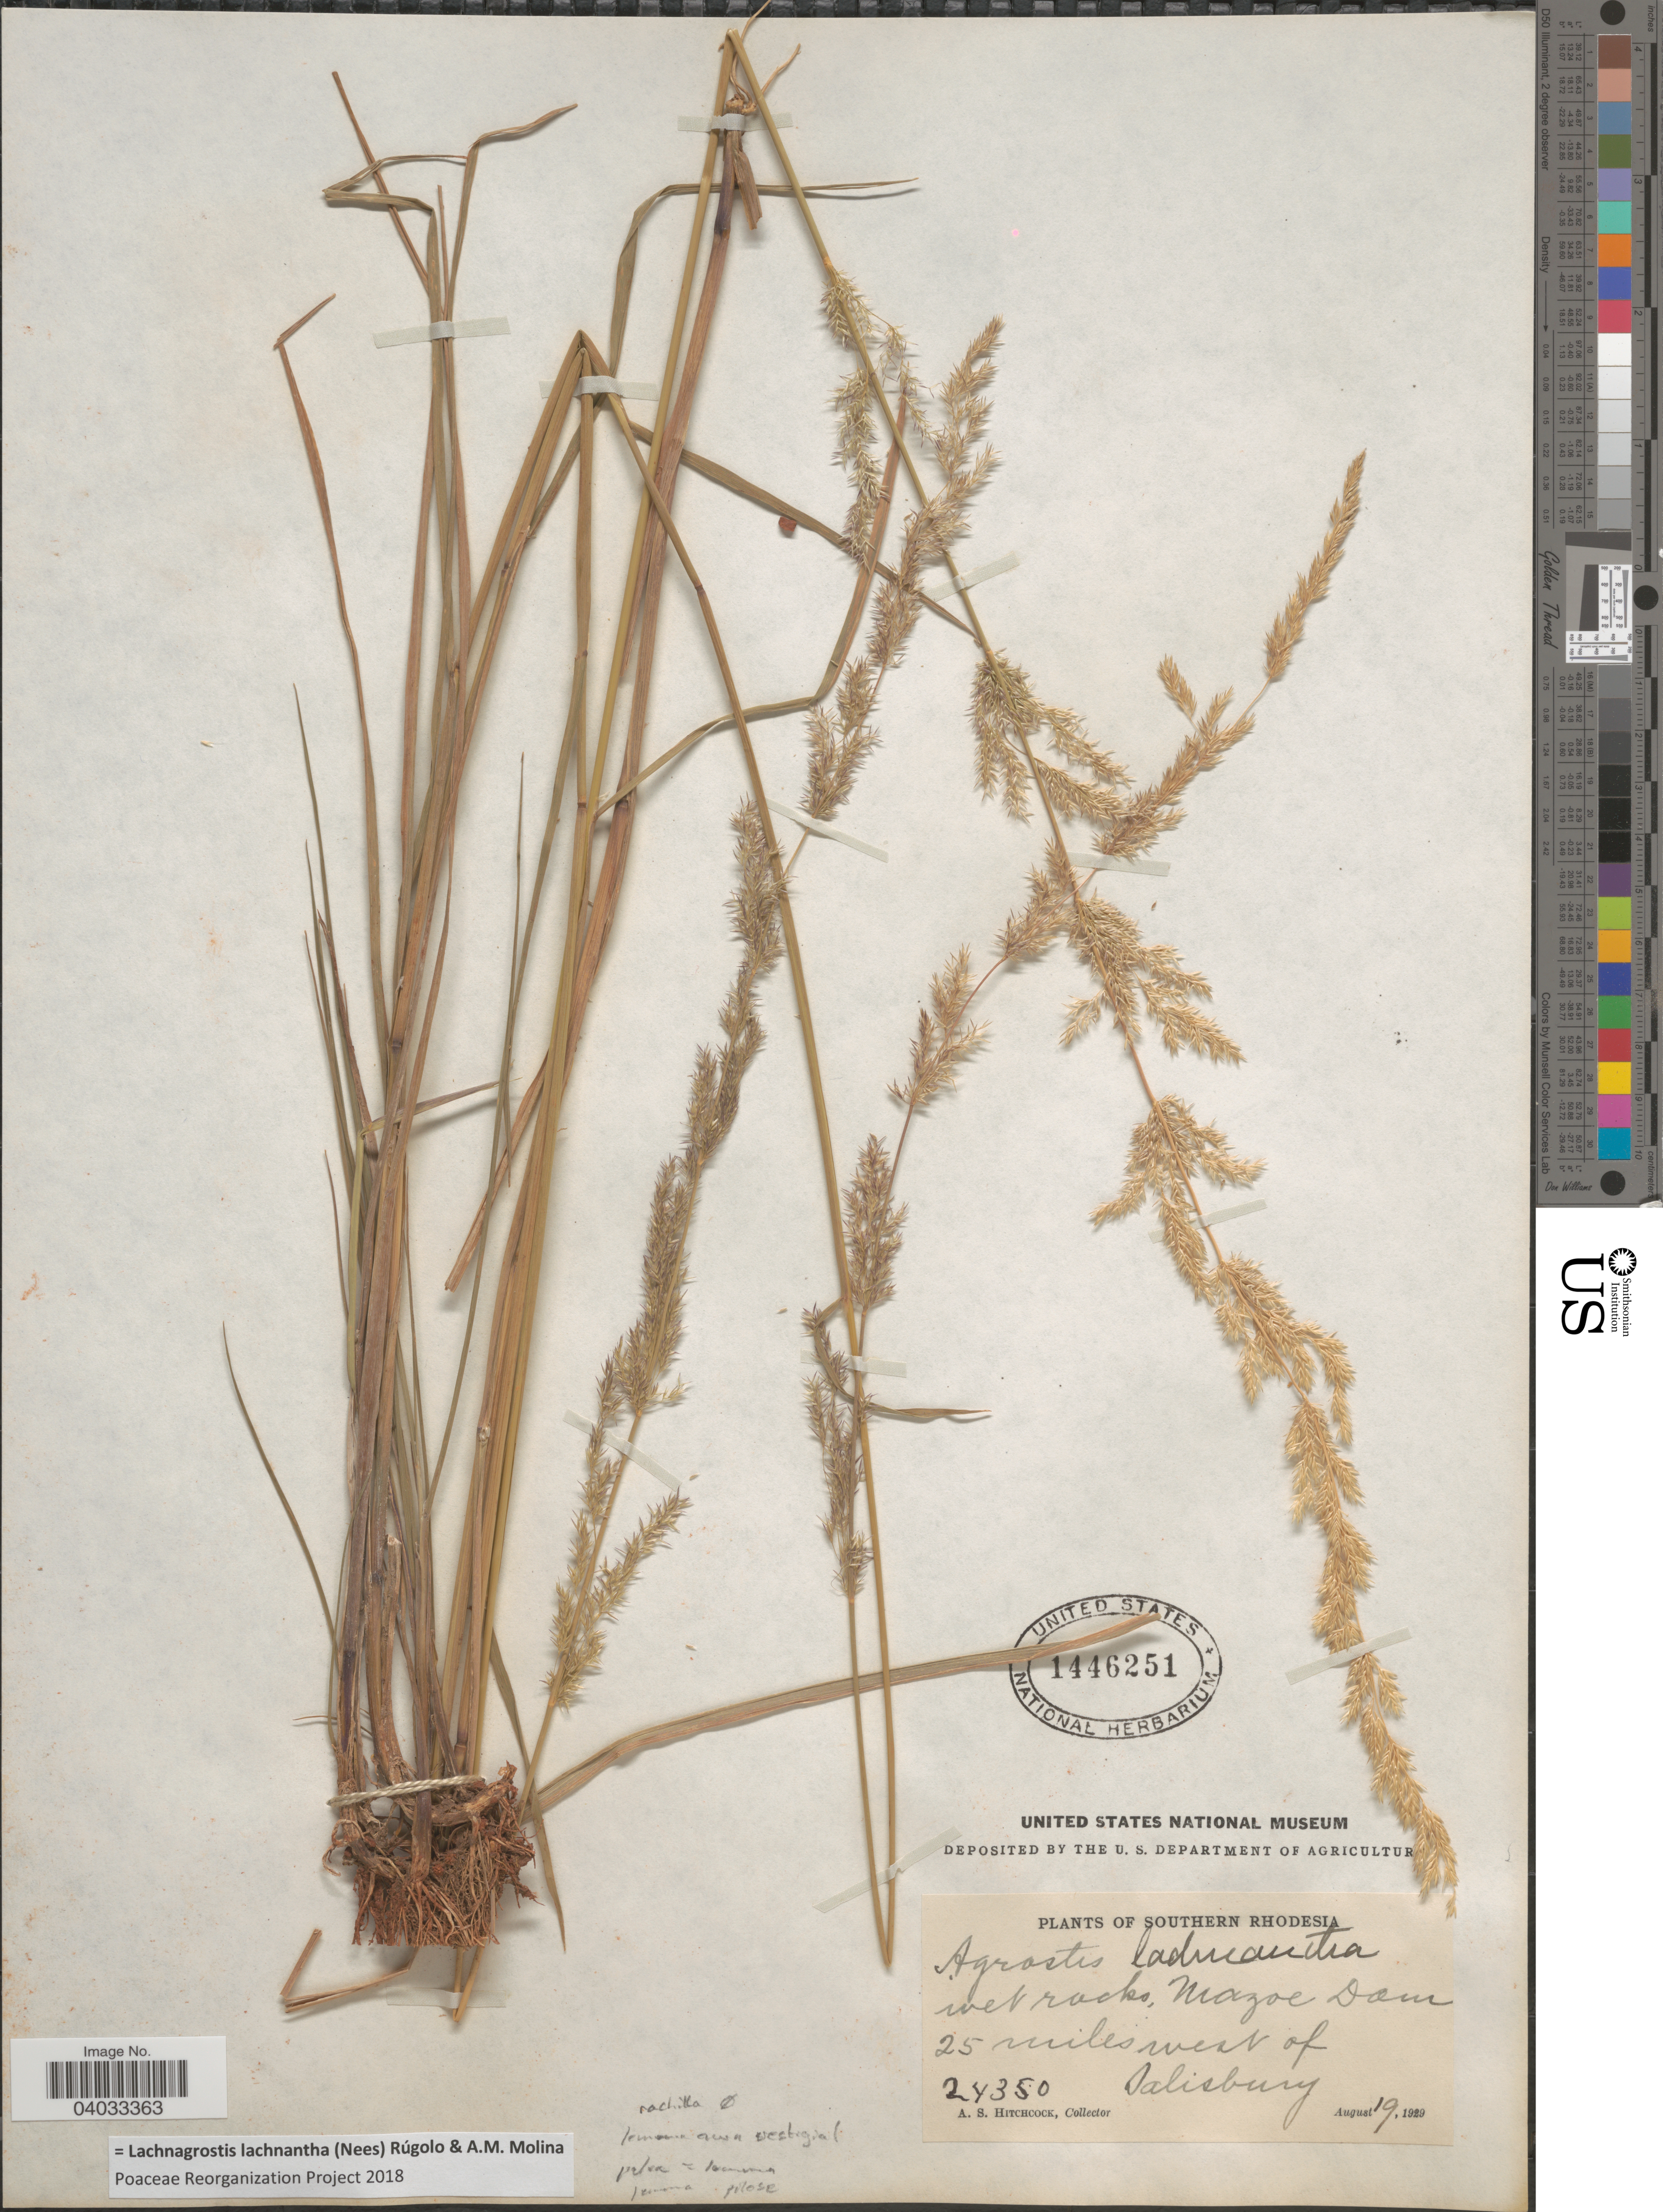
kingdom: Plantae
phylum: Tracheophyta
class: Liliopsida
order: Poales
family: Poaceae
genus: Lachnagrostis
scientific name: Lachnagrostis lachnantha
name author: (Nees) Rúgolo & A.M. Molina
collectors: A. S. Hitchcock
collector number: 24350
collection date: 1929-08-19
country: Zimbabwe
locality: Southern Rhodesia. Mazoe Dam 25 miles west of Salisbury.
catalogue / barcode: US 1446251